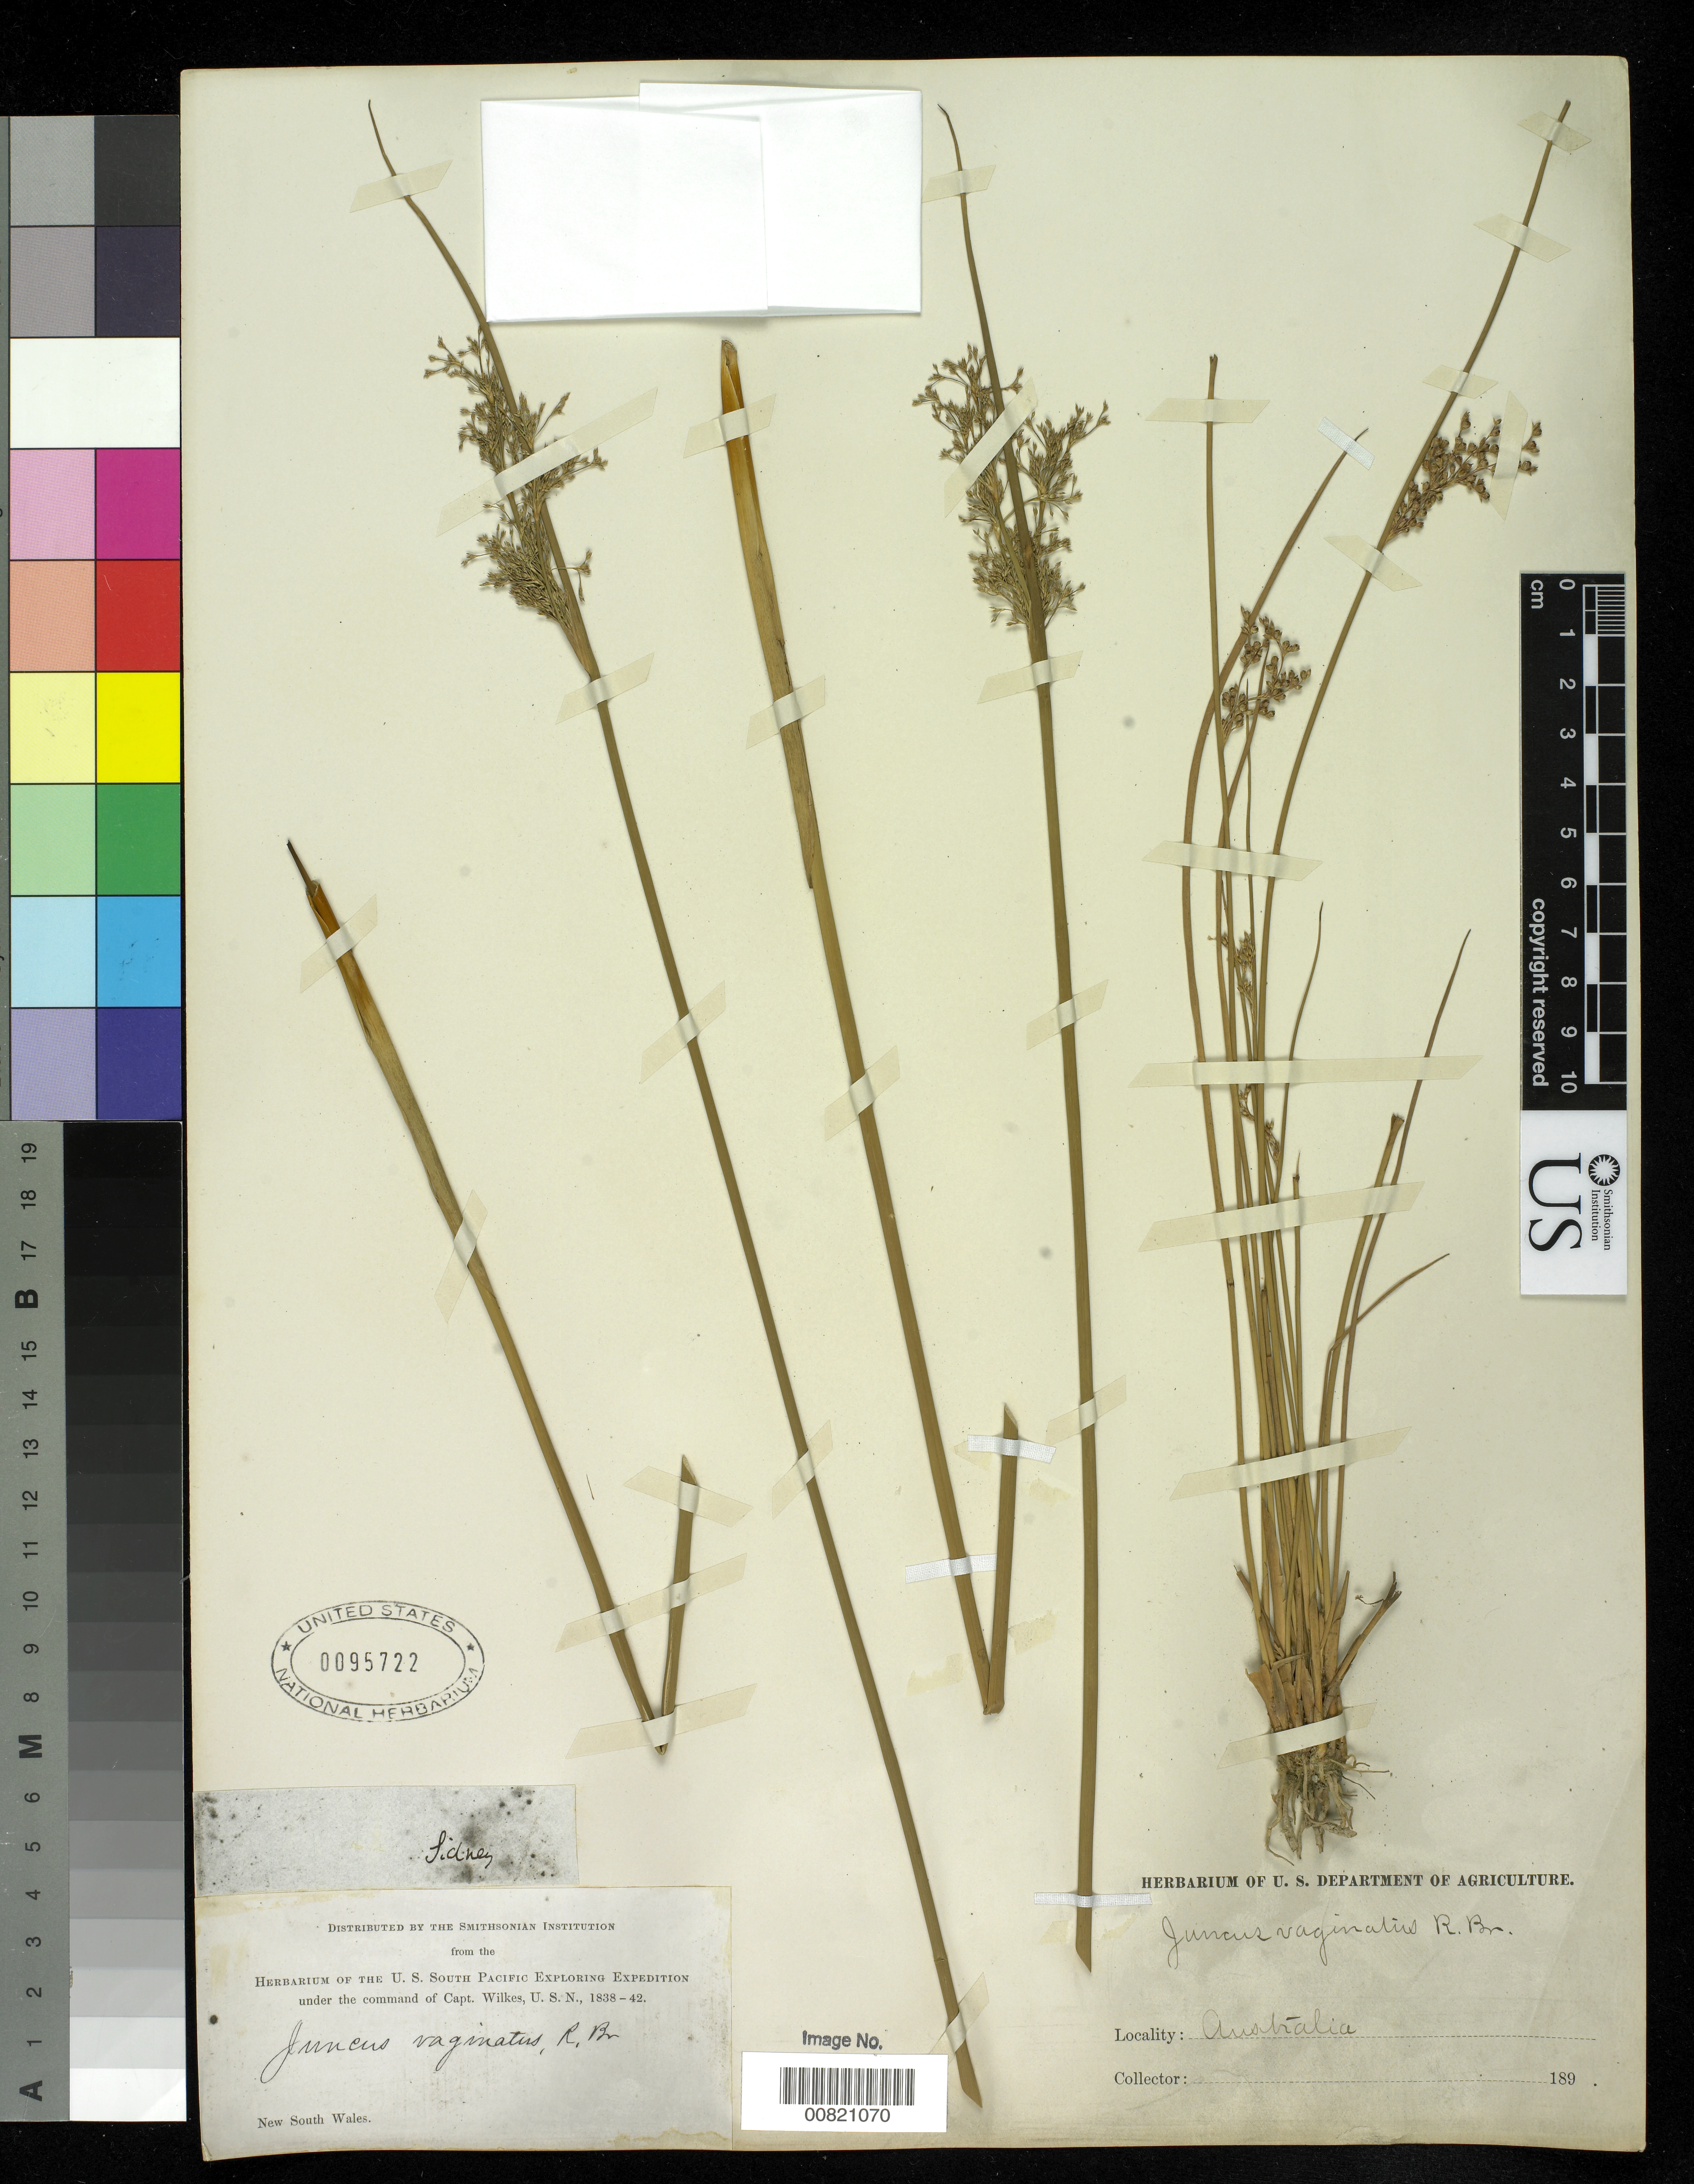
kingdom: Plantae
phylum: Tracheophyta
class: Liliopsida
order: Poales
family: Juncaceae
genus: Juncus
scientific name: Juncus vaginatus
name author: R. Br.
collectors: Wilkes Explor. Exped.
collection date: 1838/1842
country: Australia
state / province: New South Wales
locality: New South Wales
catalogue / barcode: US 95722